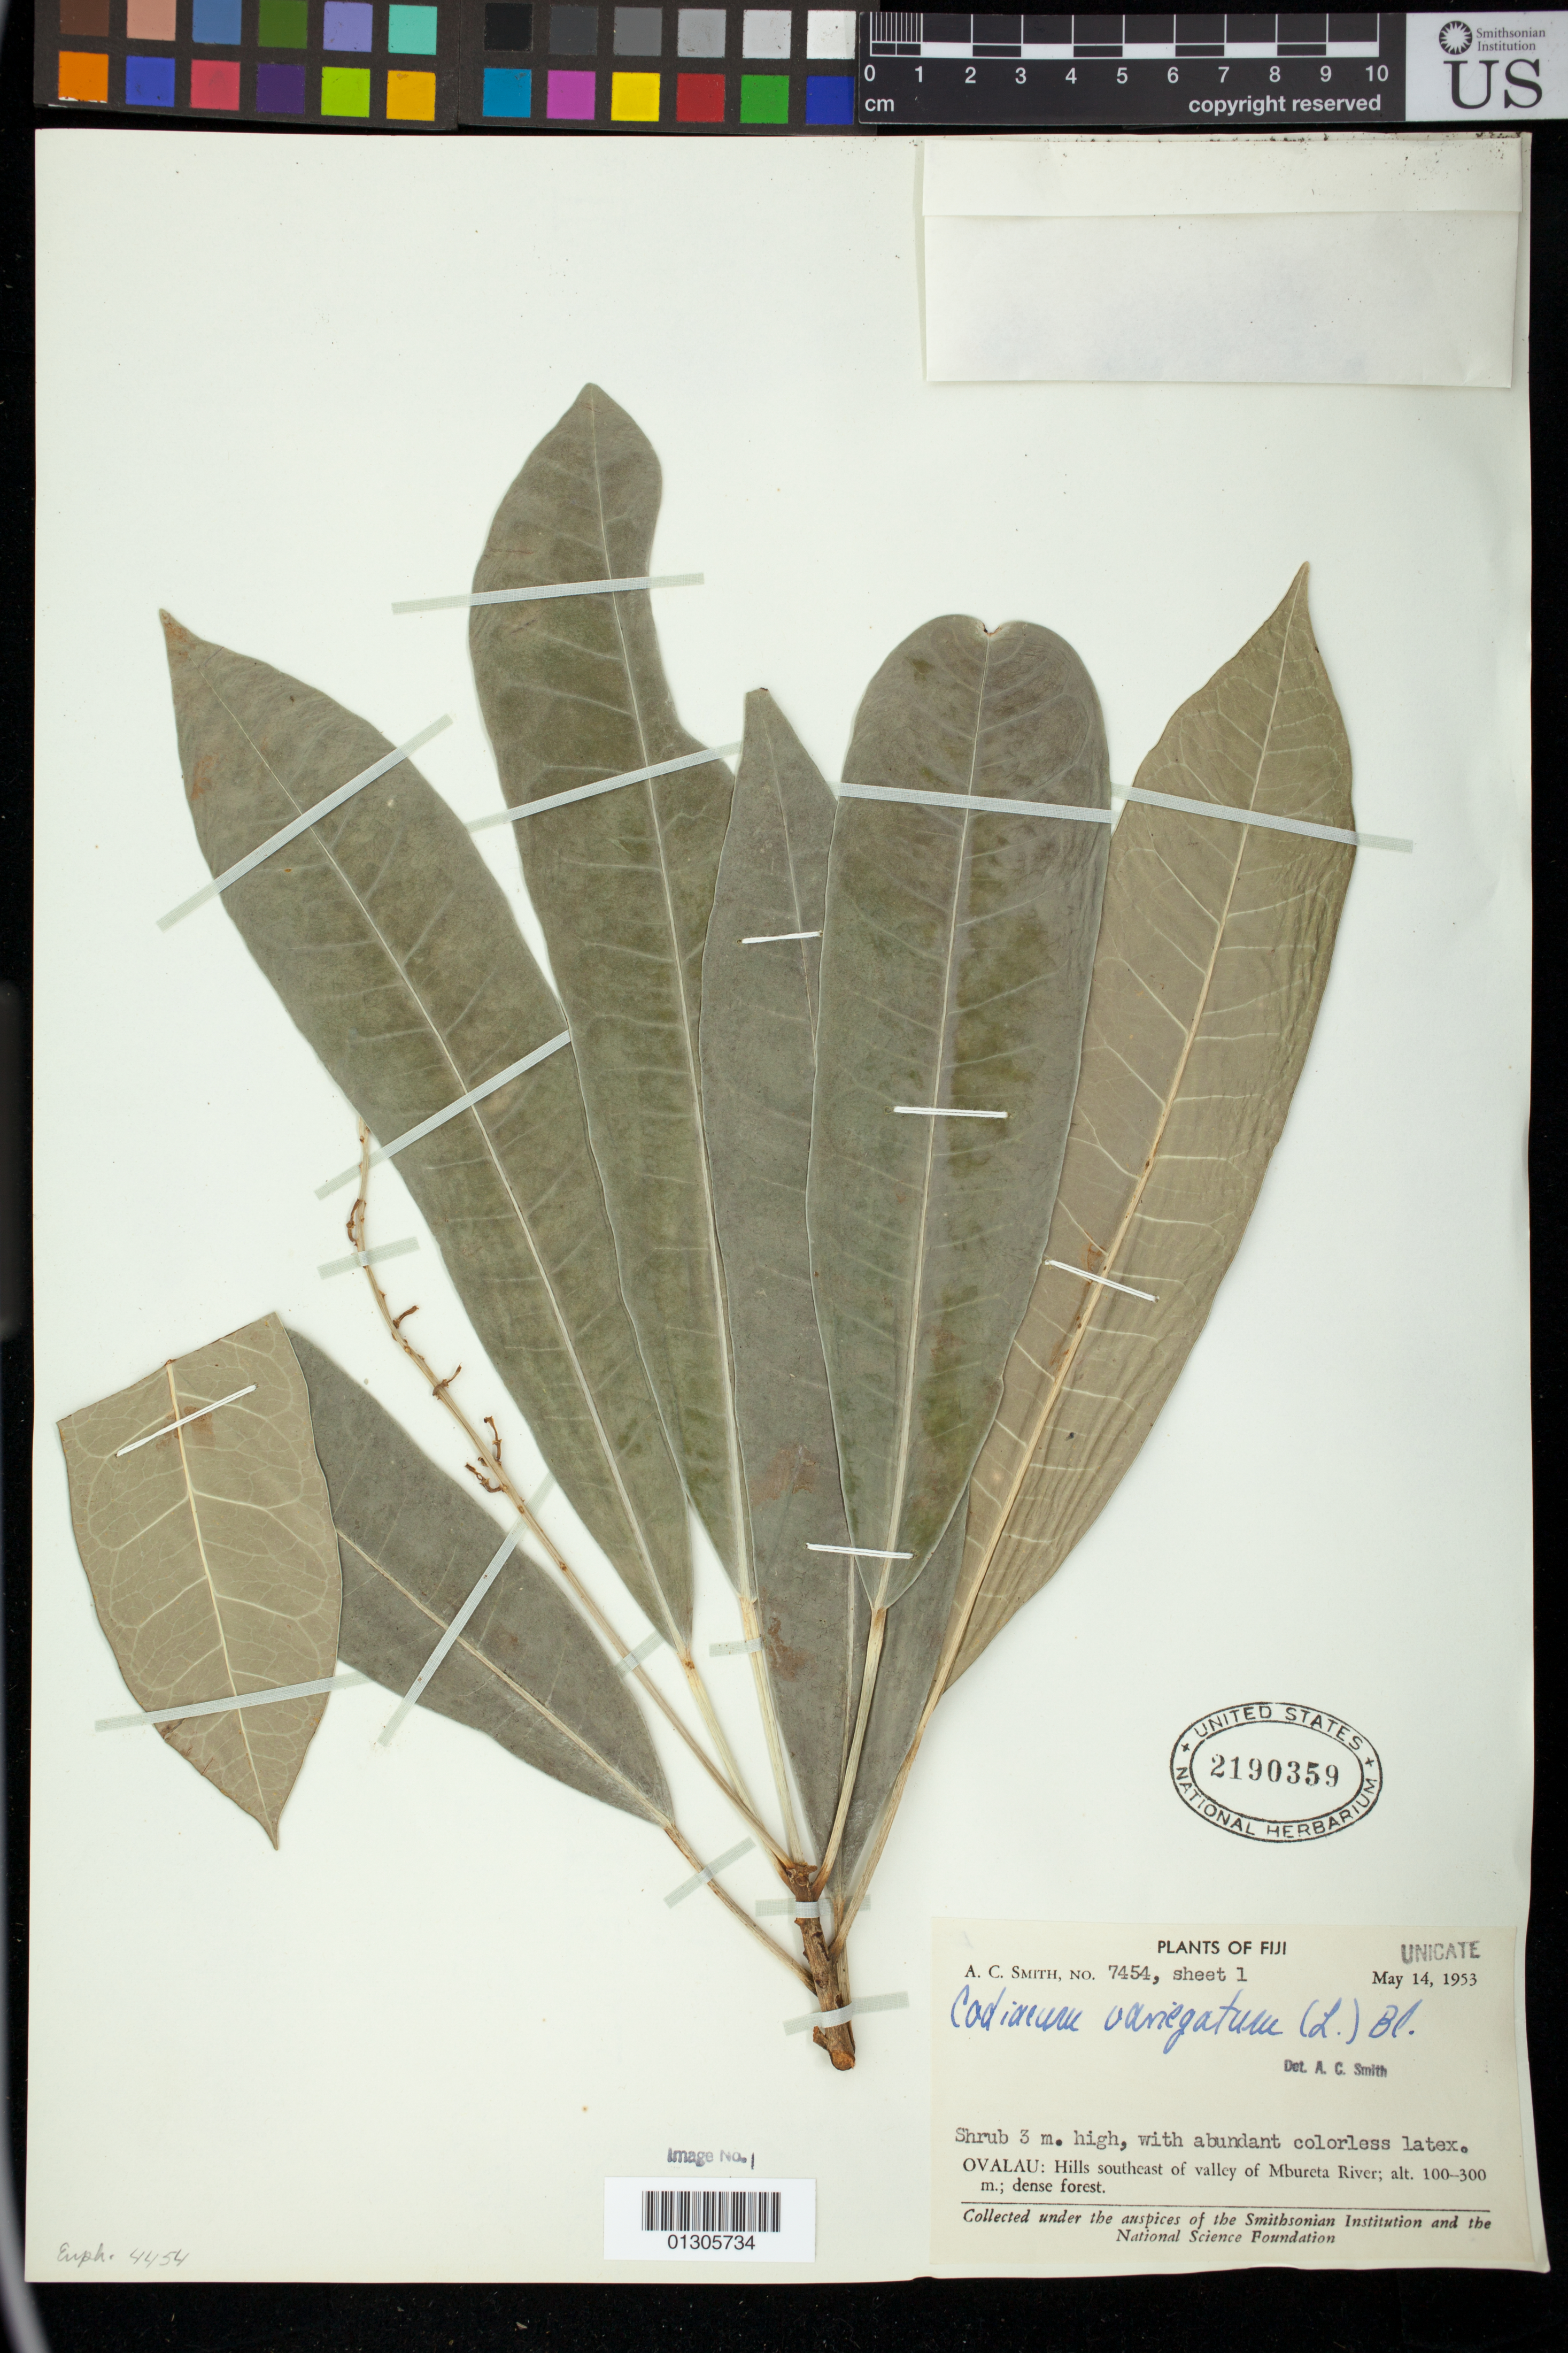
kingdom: Plantae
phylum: Tracheophyta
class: Magnoliopsida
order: Malpighiales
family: Euphorbiaceae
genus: Codiaeum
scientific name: Codiaeum variegatum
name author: (L.) Rumph. ex A. Juss.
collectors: A. C. Smith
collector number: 7454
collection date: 1953-05-14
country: Fiji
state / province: Eastern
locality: OVALAU [Ovalau Island]: Hills southeast of Mbureta River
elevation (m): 100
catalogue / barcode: US 2190359